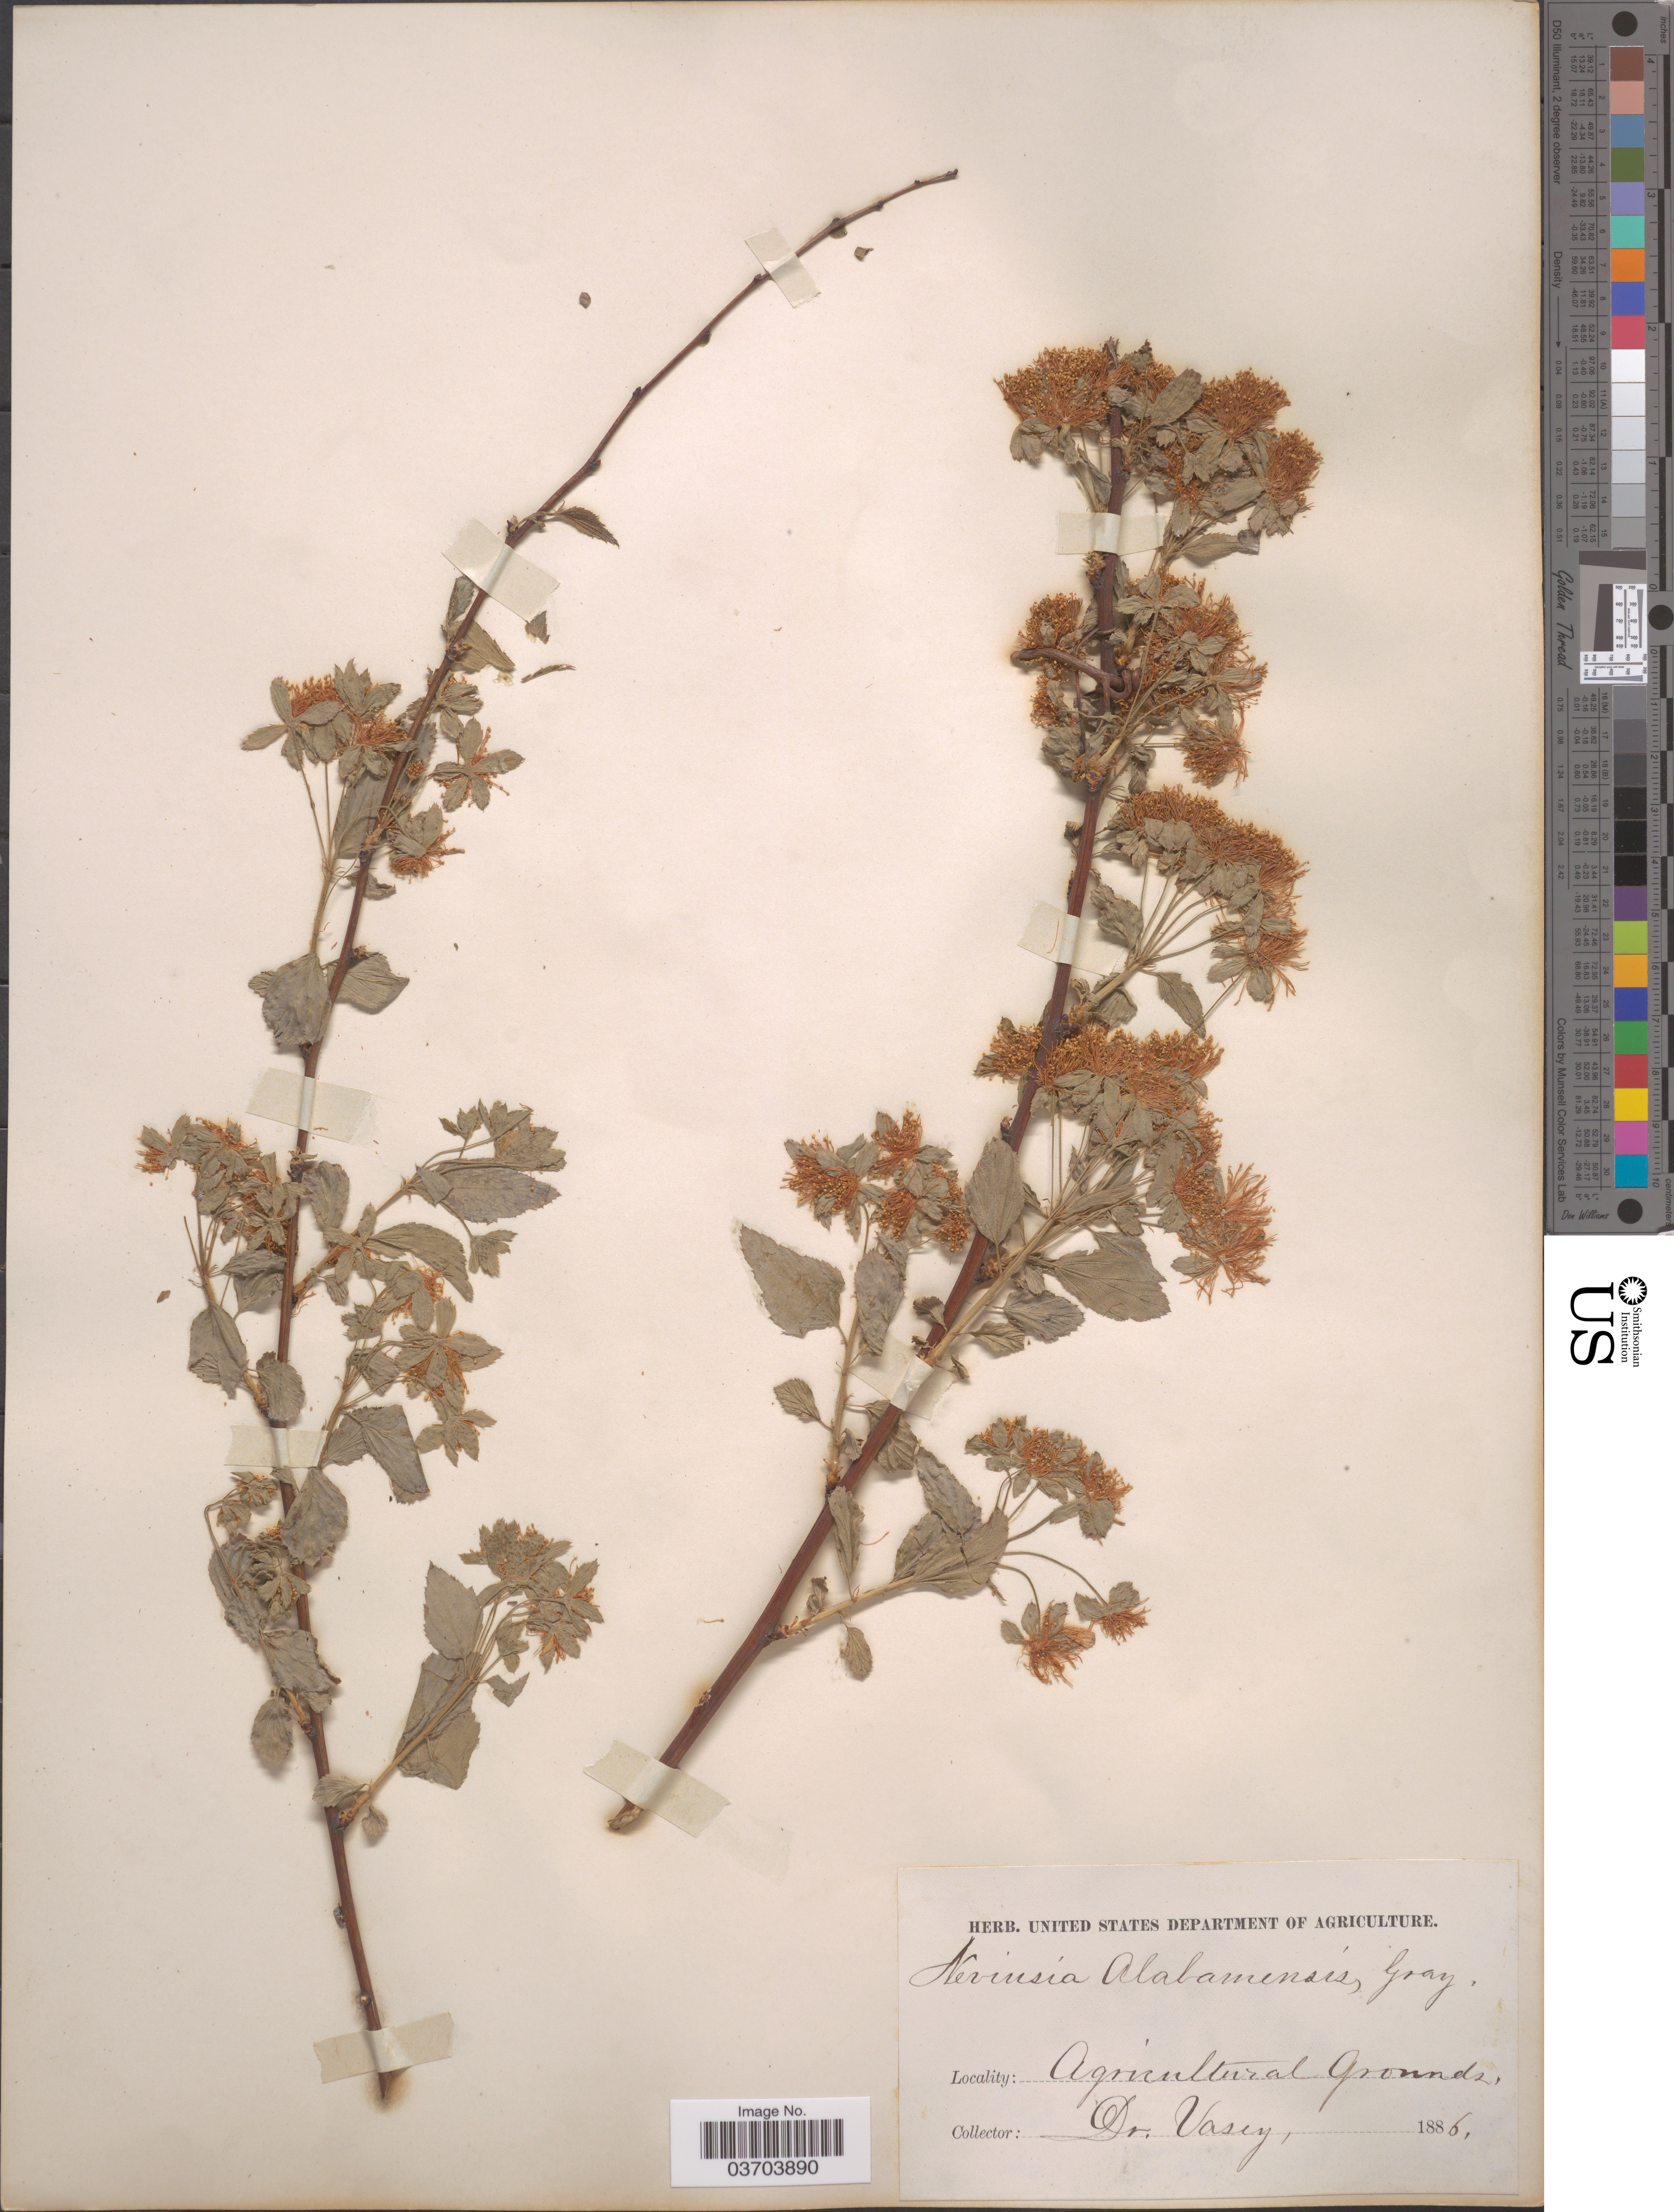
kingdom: Plantae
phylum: Tracheophyta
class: Magnoliopsida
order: Rosales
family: Rosaceae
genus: Neviusia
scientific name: Neviusia alabamensis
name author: A. Gray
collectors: Vasey, --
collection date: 1886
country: United States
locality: Agricultural Grounds.